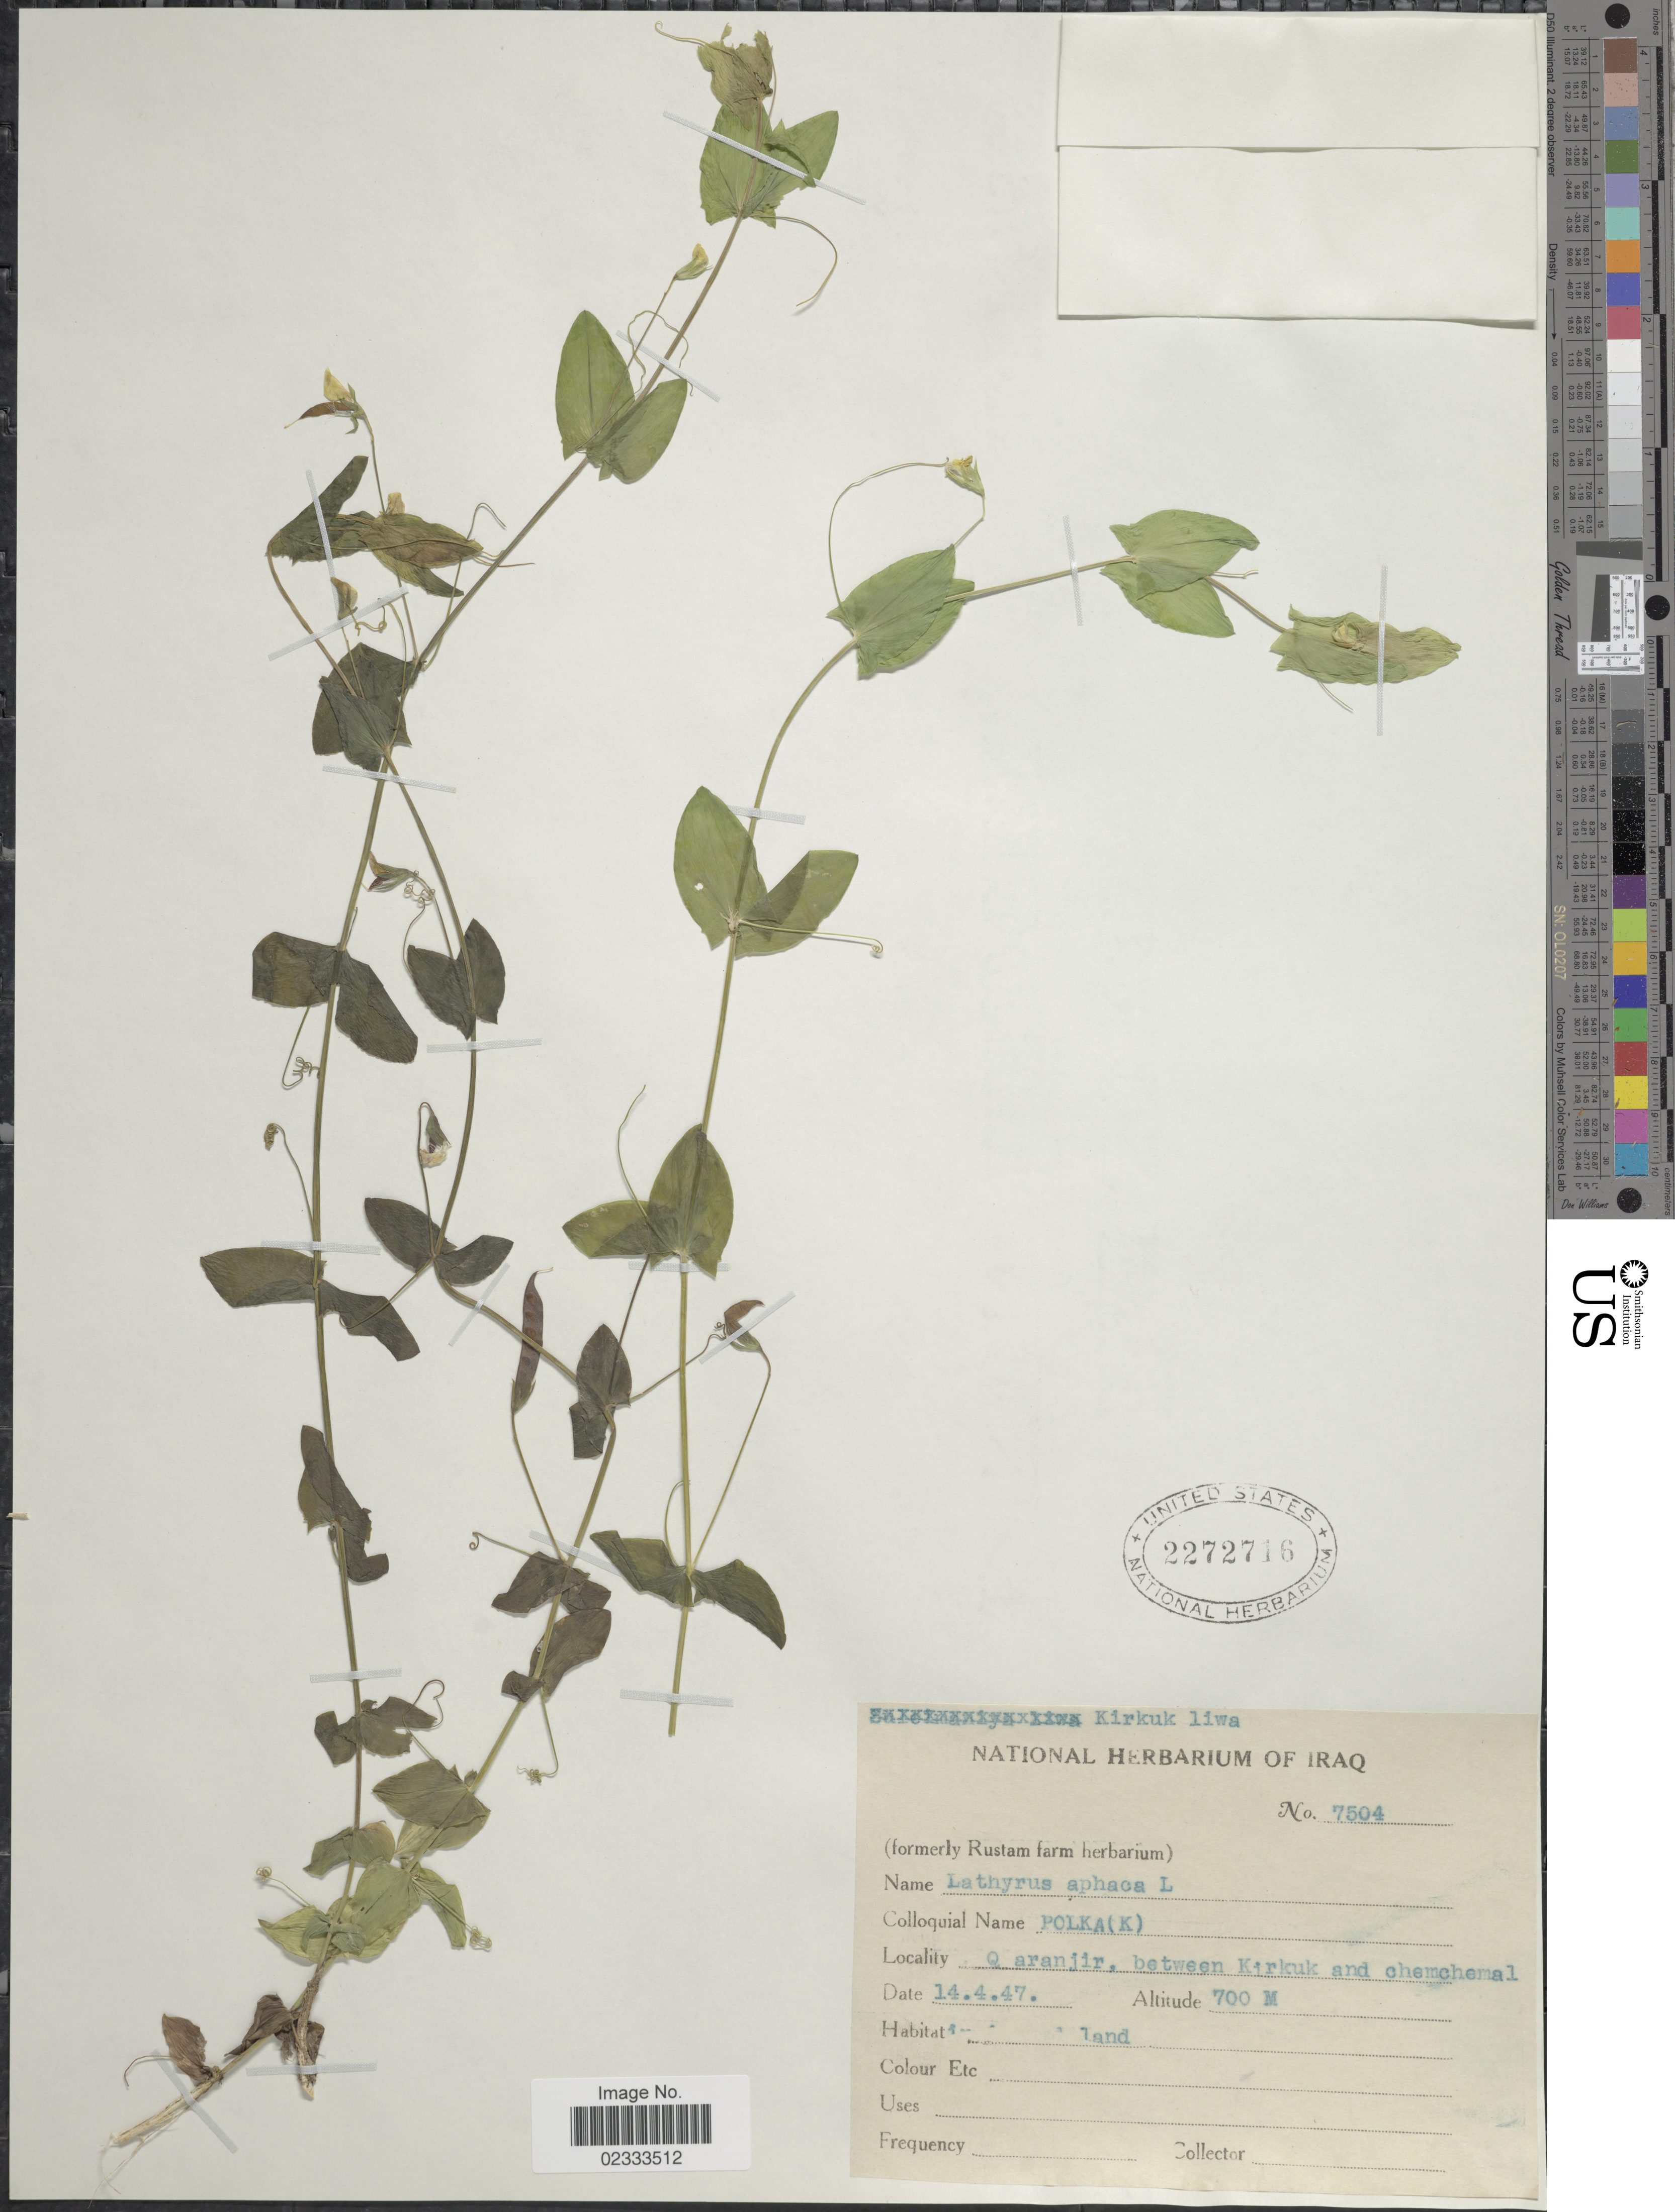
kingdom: Plantae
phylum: Tracheophyta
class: Magnoliopsida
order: Fabales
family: Fabaceae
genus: Lathyrus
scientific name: Lathyrus aphaca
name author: L.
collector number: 7504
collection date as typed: Transcribed d/m/y: 14/4/47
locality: Qaranjir, between Kirkuk and Chechemal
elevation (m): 700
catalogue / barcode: US 2272716